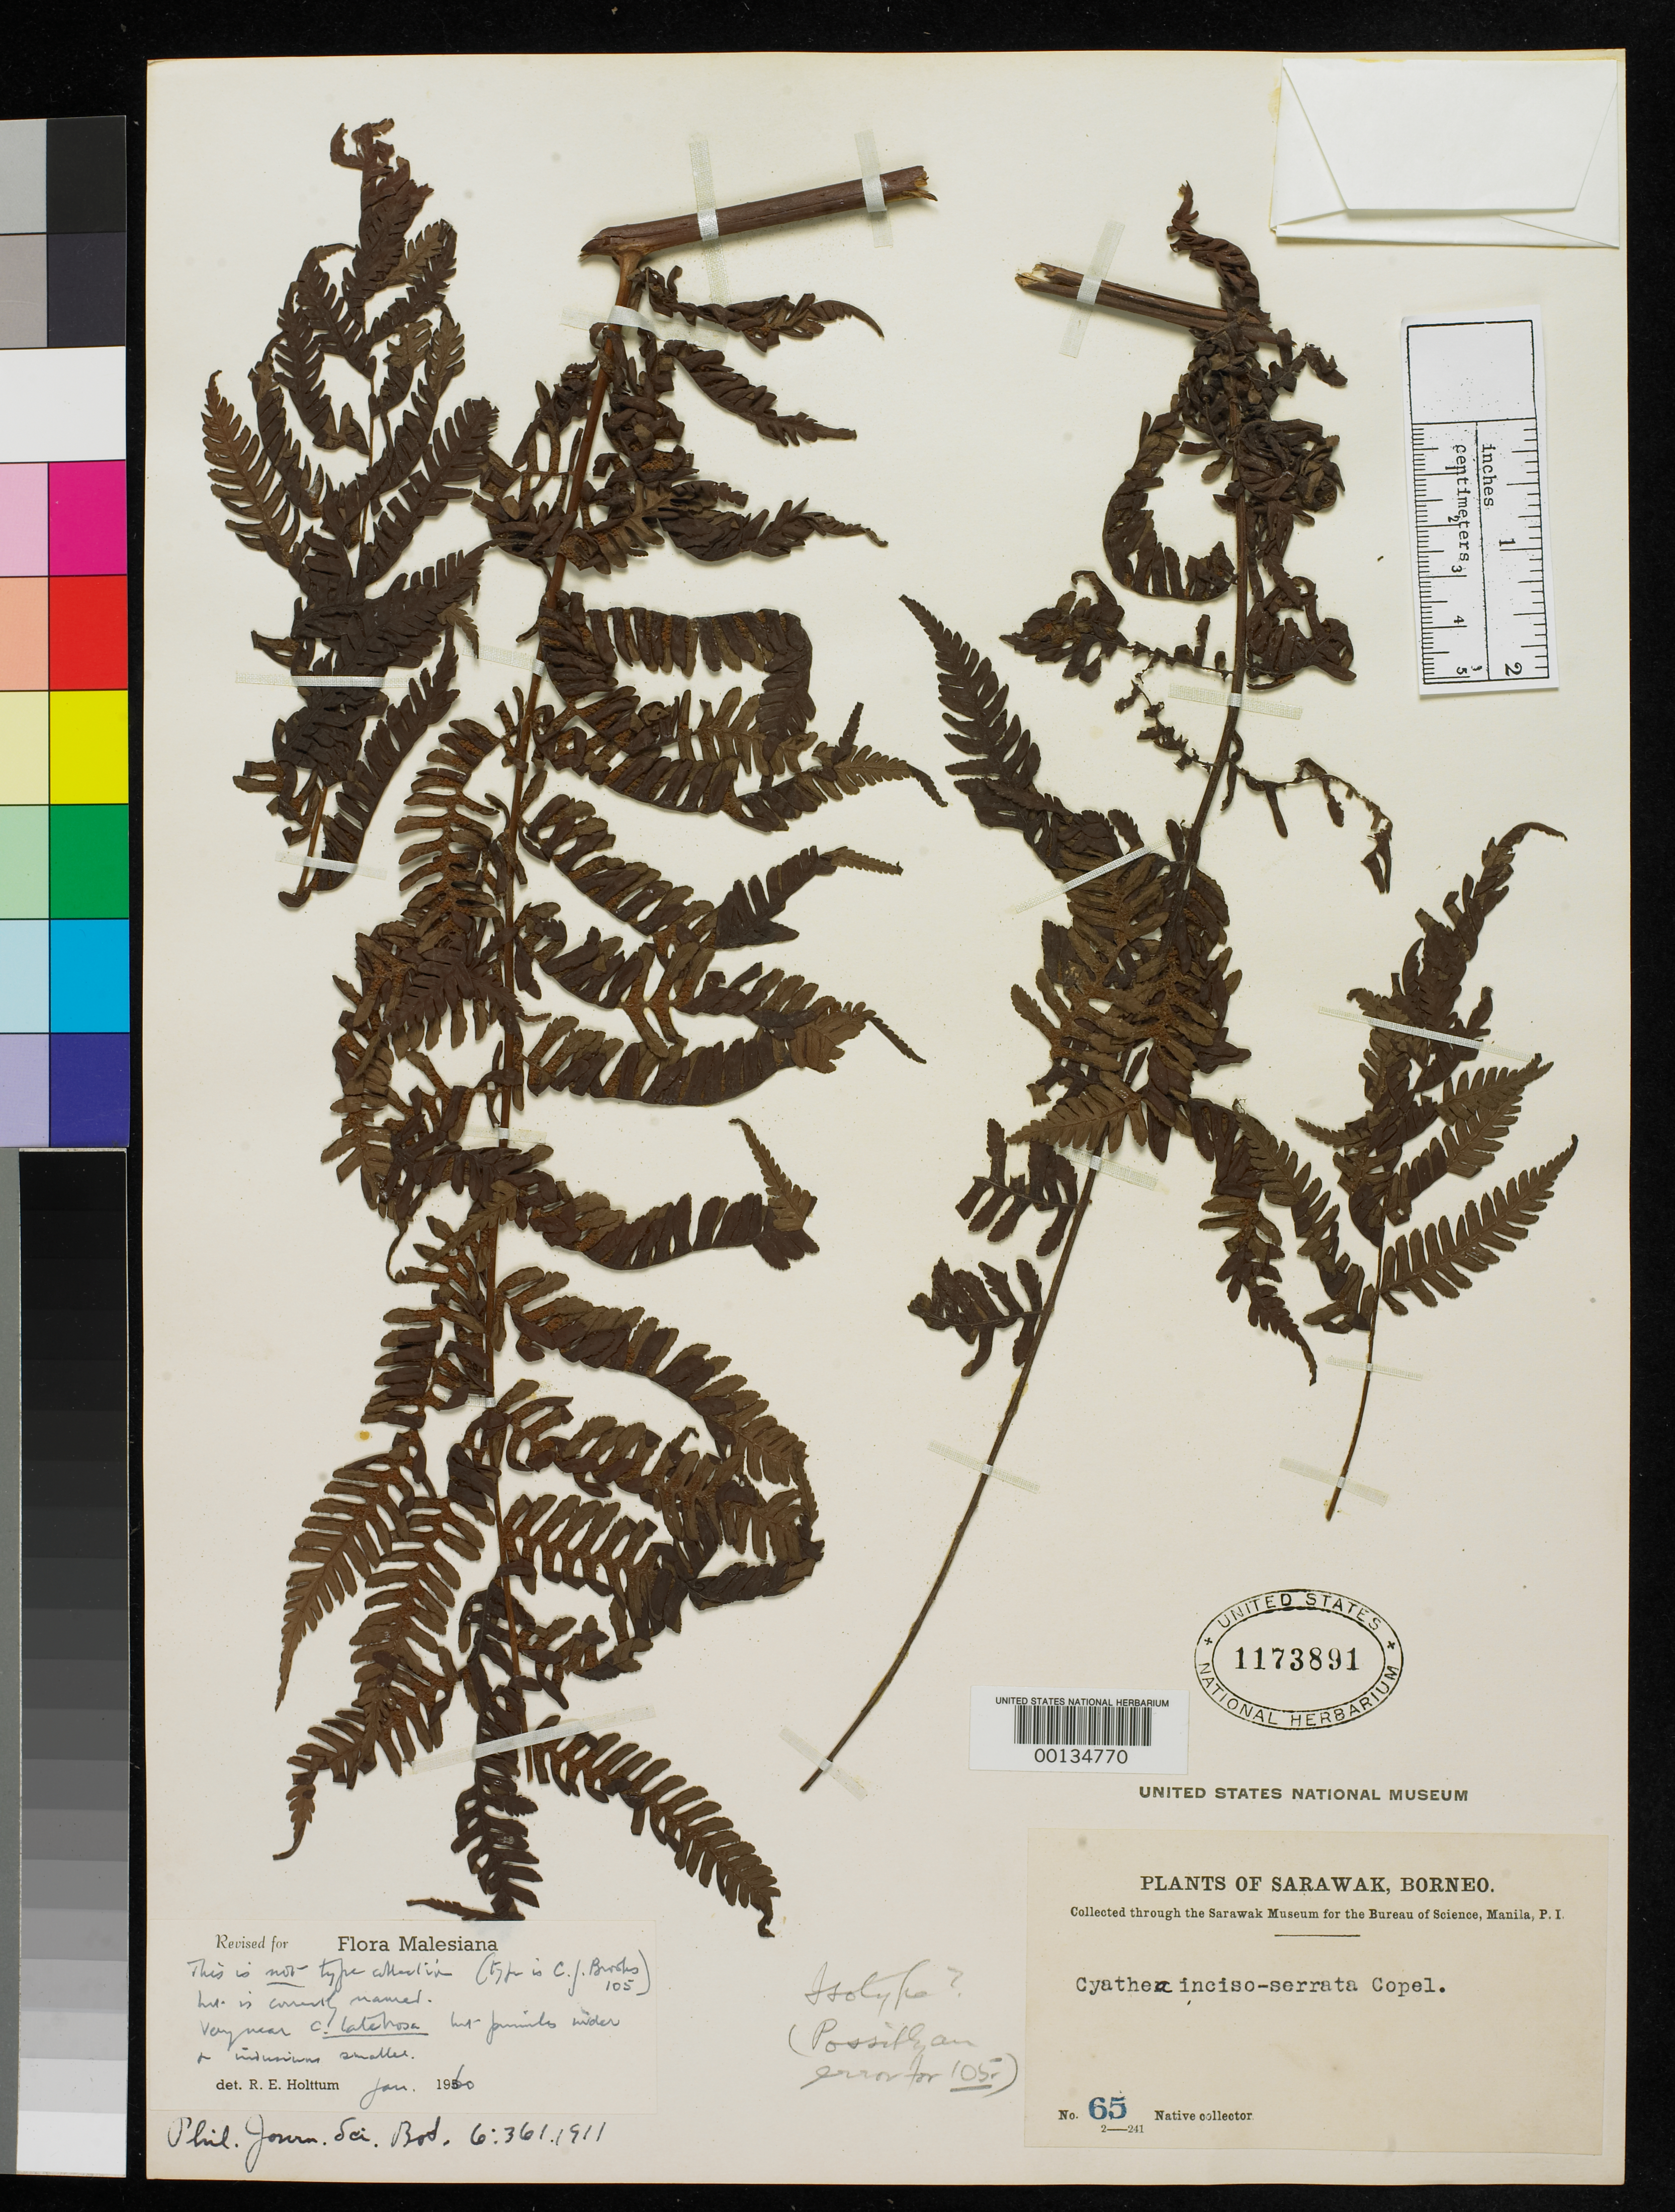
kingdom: Plantae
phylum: Tracheophyta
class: Polypodiopsida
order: Cyatheales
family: Cyatheaceae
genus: Cyathea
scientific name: Cyathea inciso-serrata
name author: Copel.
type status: Possible Isotype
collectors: Native collector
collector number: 105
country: Malaysia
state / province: Sarawak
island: Borneo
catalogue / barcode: US 1173891